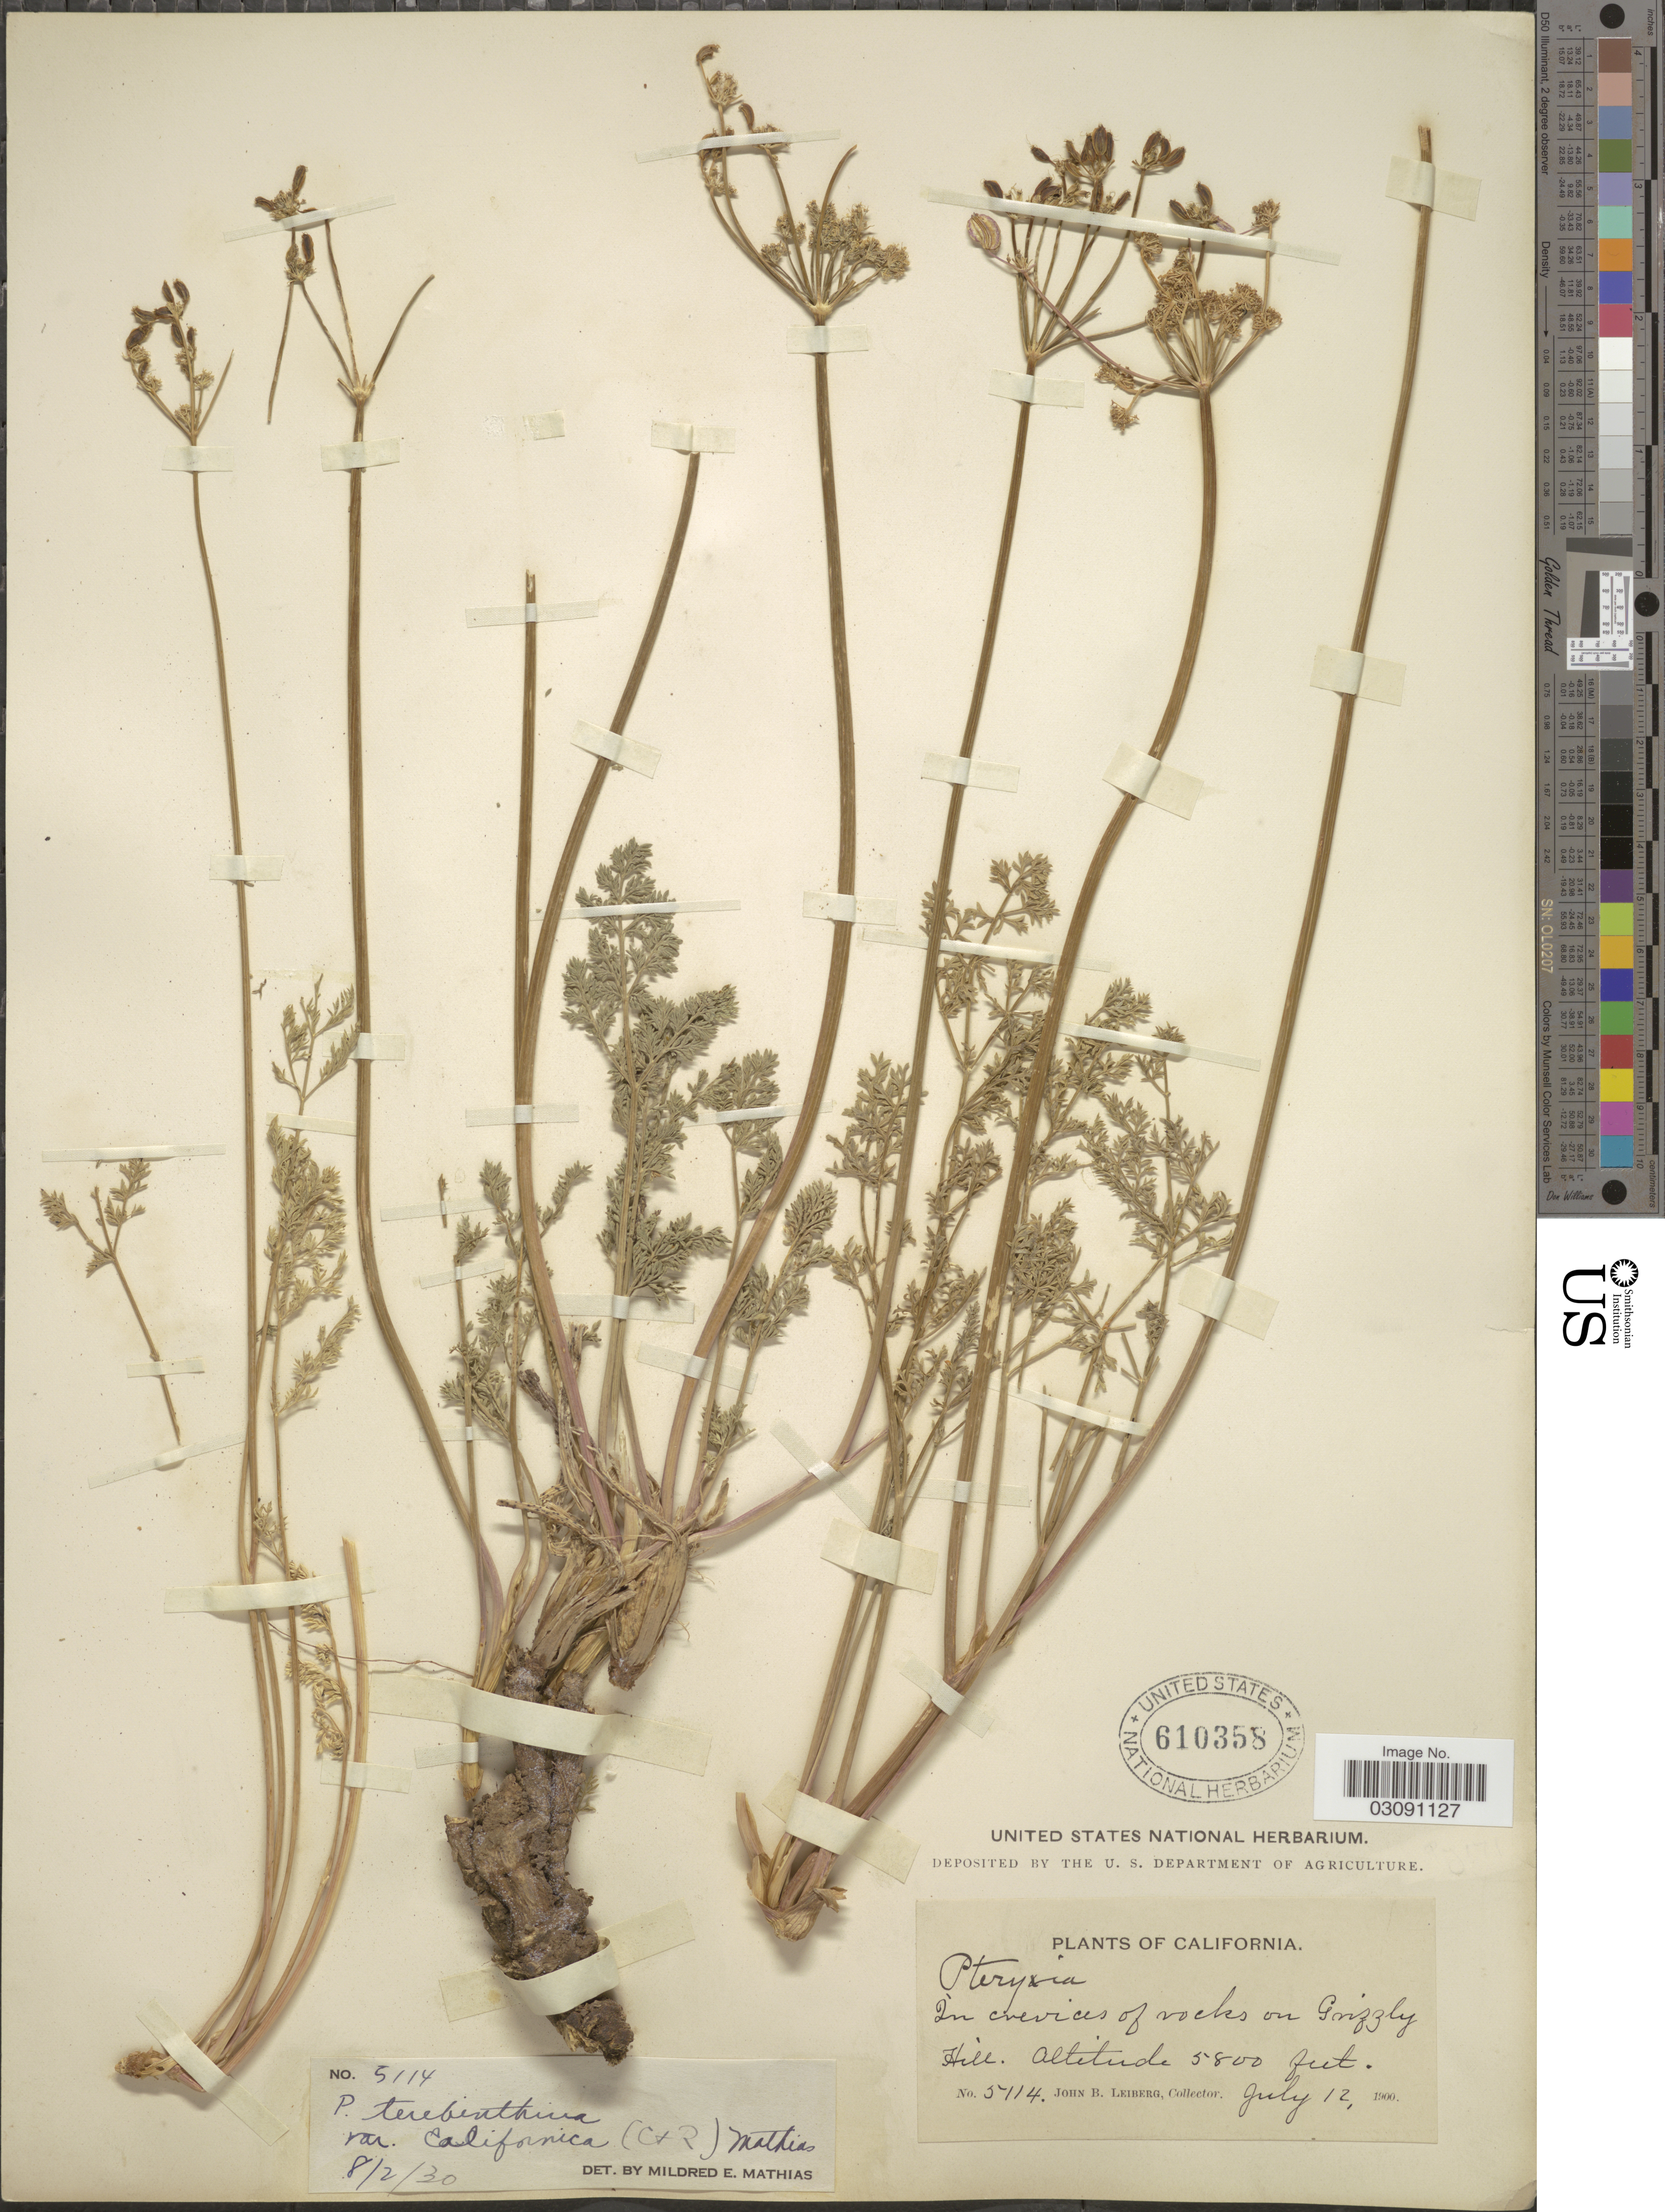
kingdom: Plantae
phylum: Tracheophyta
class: Magnoliopsida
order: Apiales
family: Apiaceae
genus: Pteryxia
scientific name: Pteryxia terebinthina var. californica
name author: (J.M. Coult. & Rose) Mathias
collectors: J. B. Leiberg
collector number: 5114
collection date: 1900-07-12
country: United States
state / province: California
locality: In crevices of rocks on Grizzly Hill.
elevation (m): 1768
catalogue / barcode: US 610358